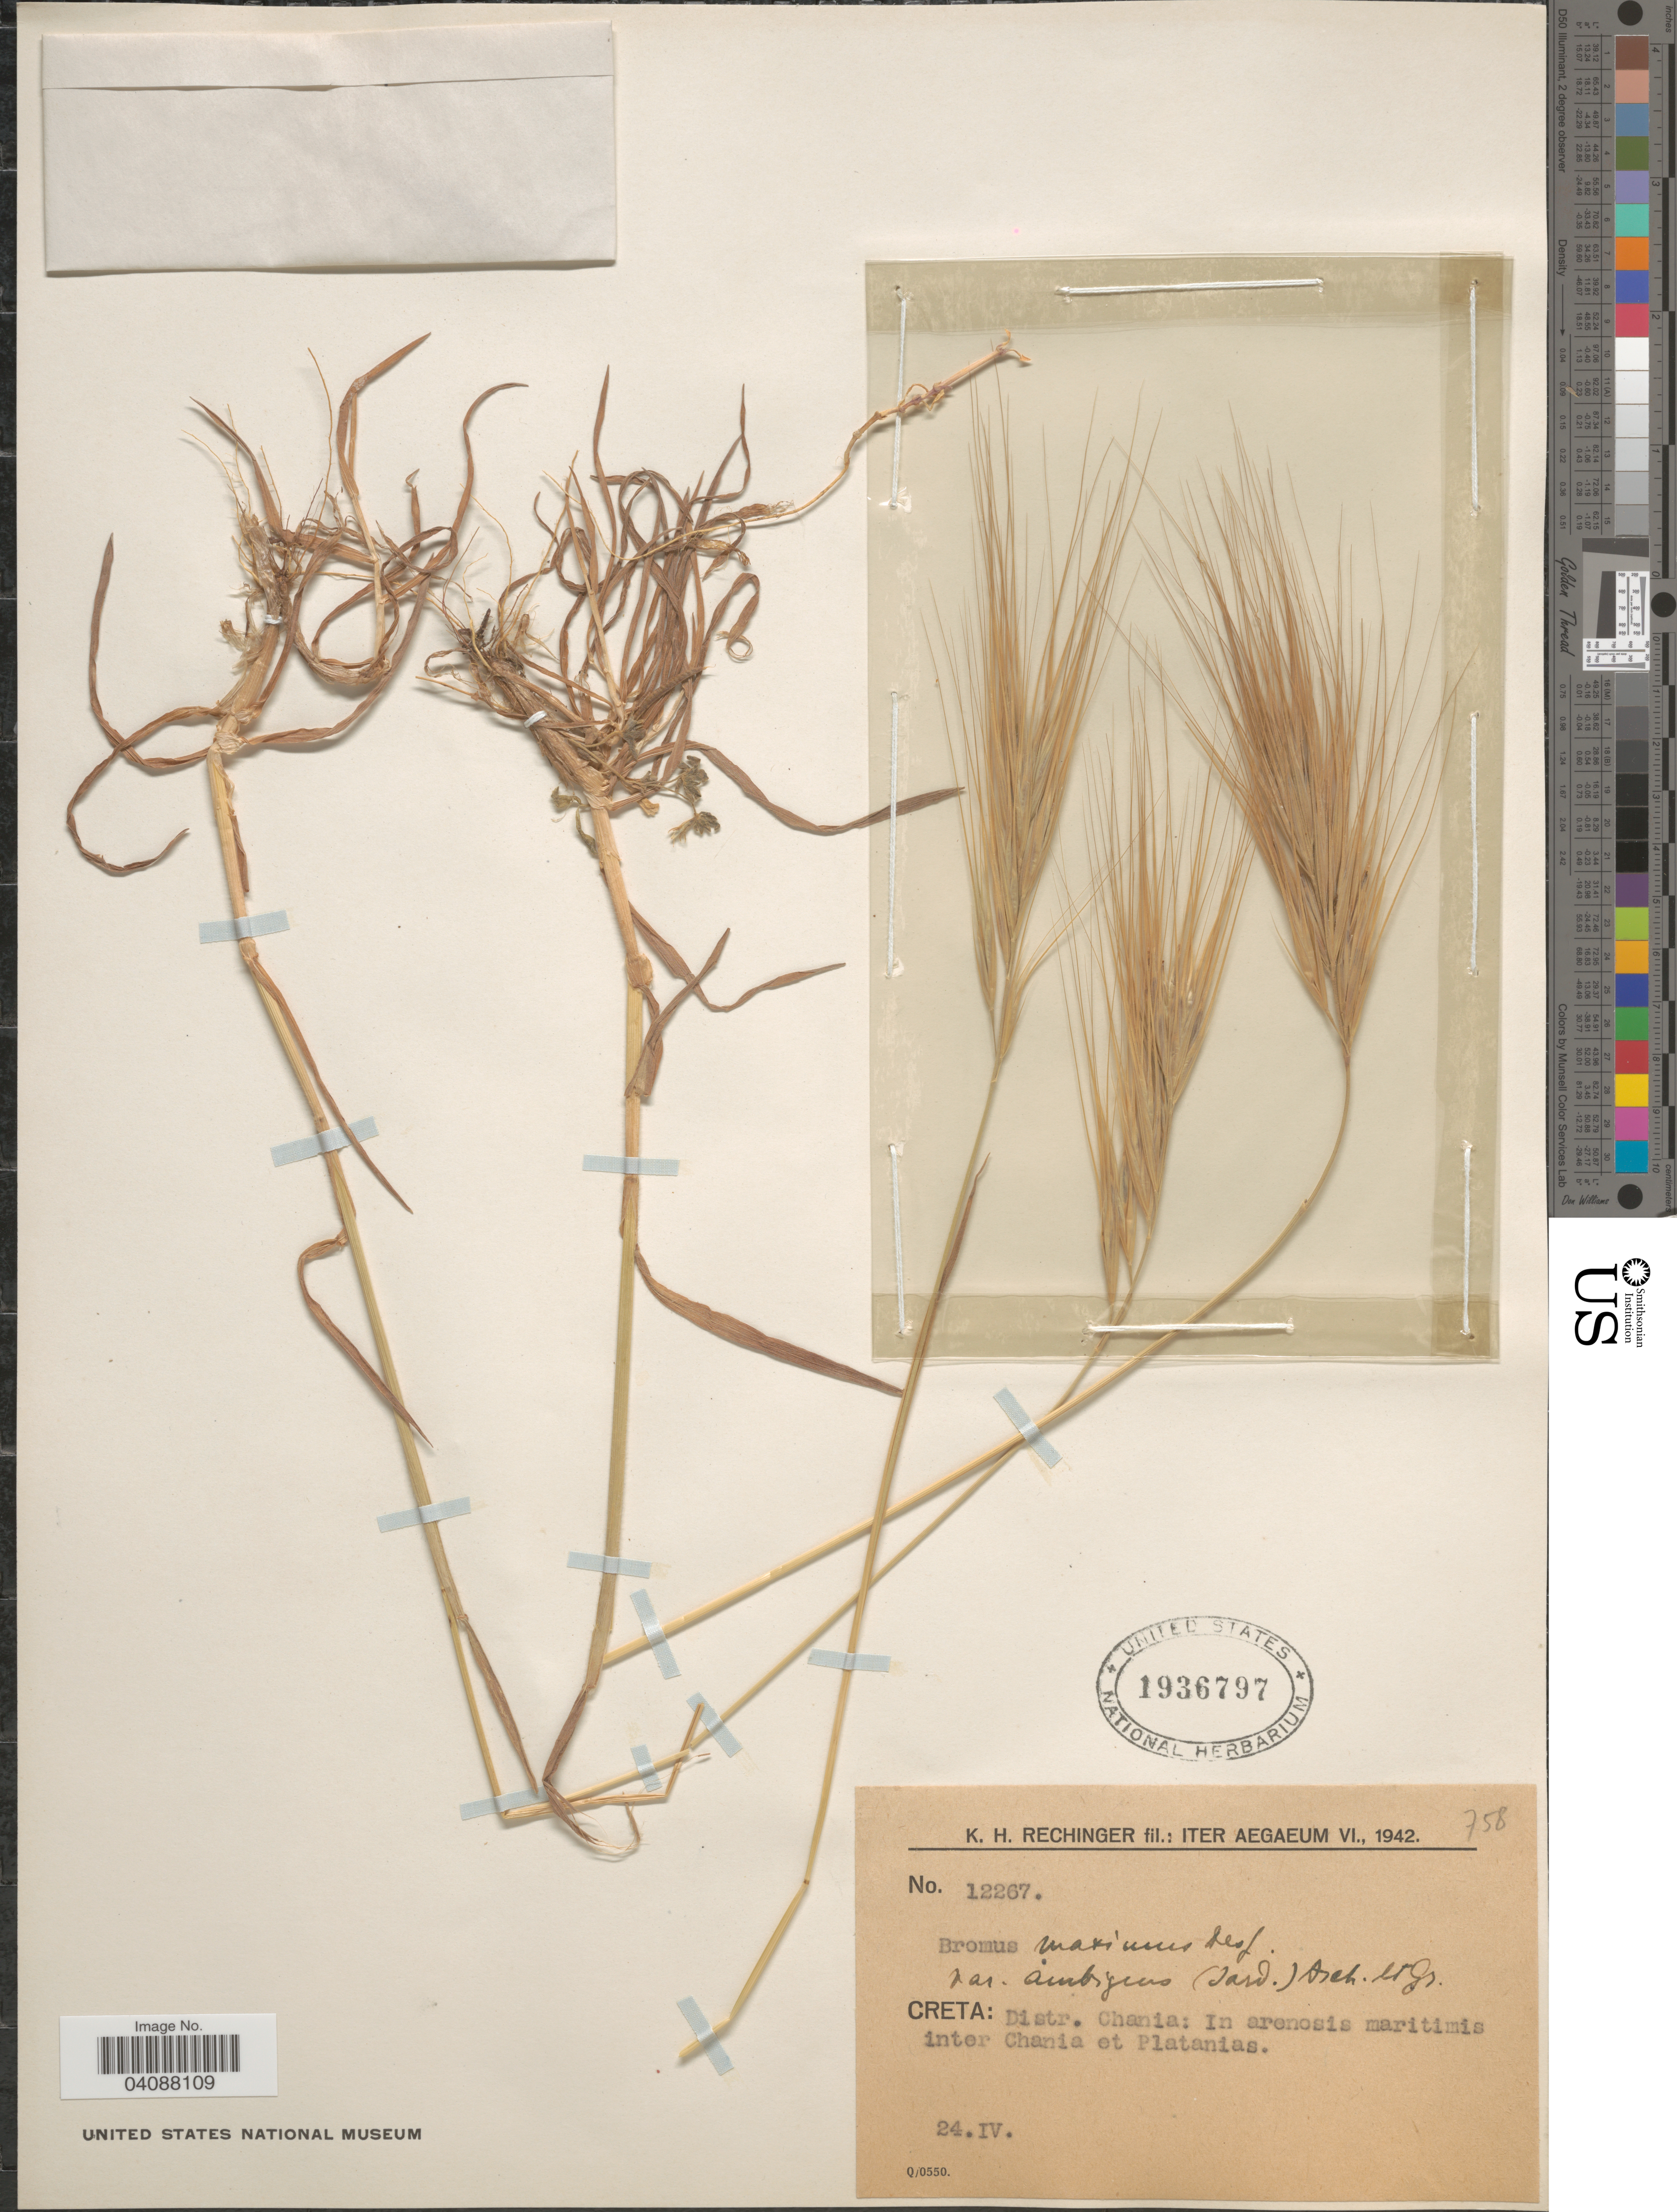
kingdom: Plantae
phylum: Tracheophyta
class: Liliopsida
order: Poales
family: Poaceae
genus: Bromus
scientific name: Bromus marginatus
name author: Nees ex Steud.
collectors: K. H. Rechinger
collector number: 12267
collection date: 1942-04-24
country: Greece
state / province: Crete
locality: Iter Aegaeum VI., 1942. Creta: Distr. Chania: In arenosis maritimis inter Chania et Platanias.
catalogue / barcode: US 1936797